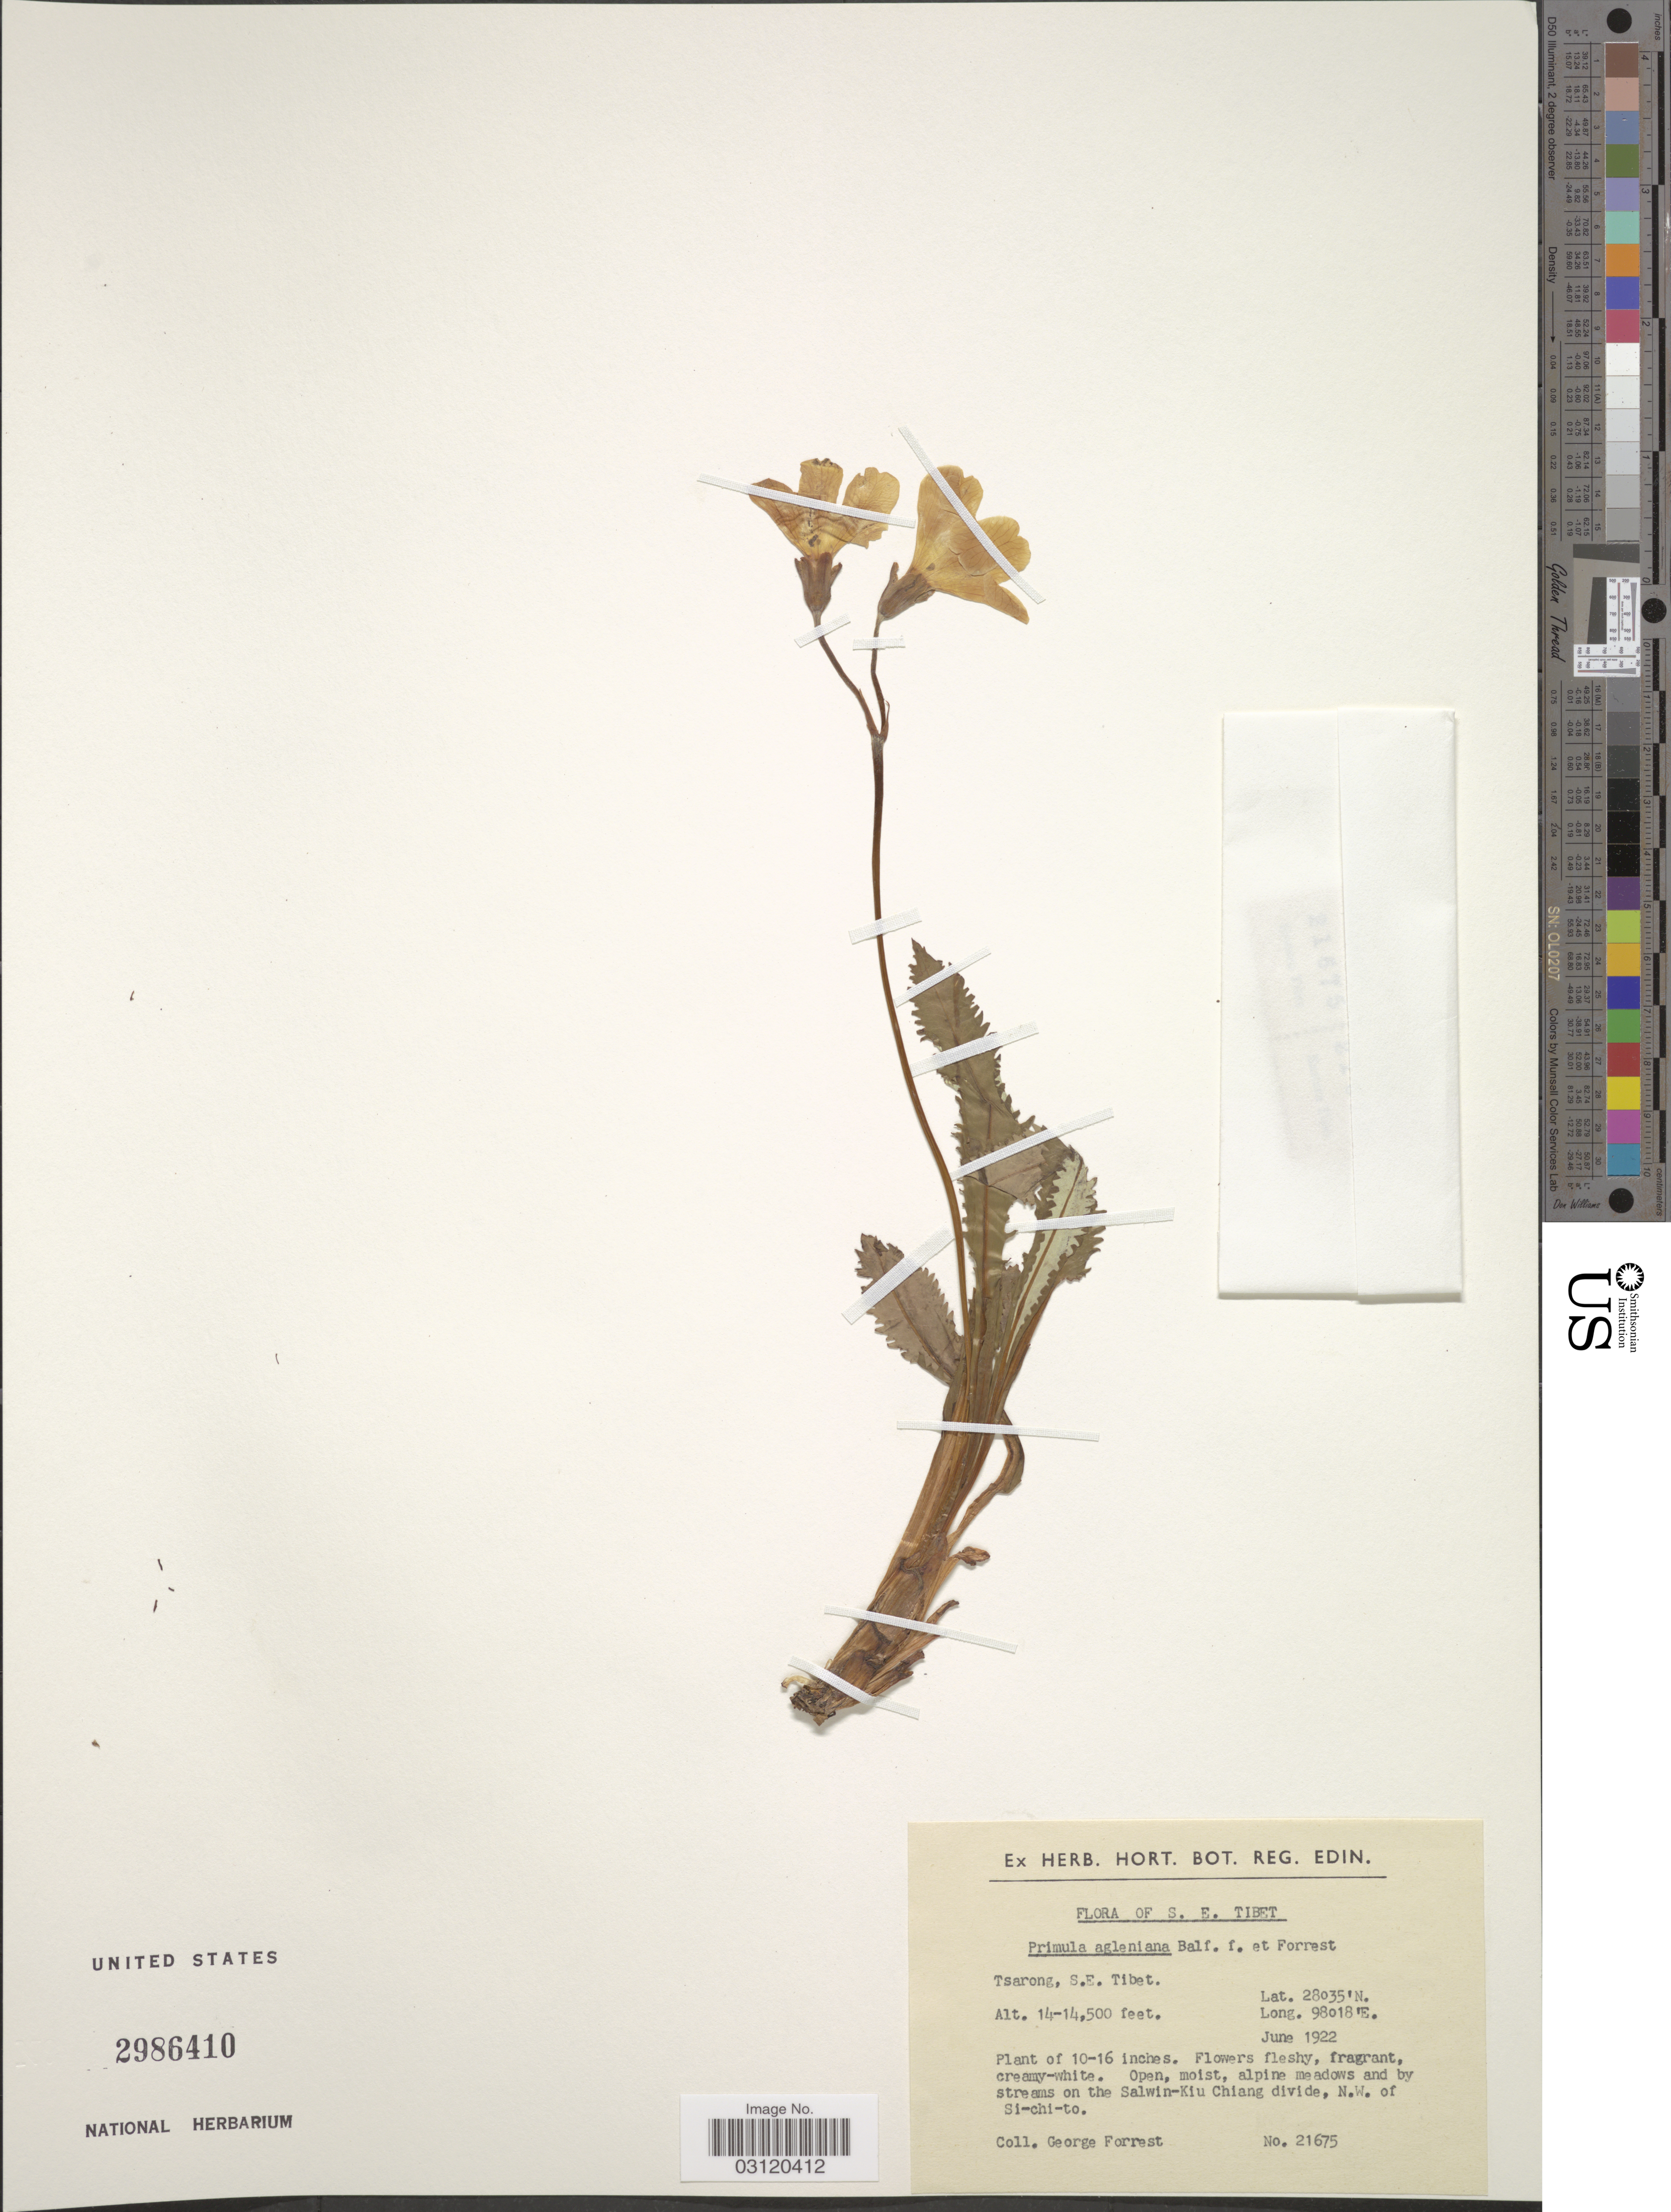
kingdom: Plantae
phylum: Tracheophyta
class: Magnoliopsida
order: Ericales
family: Primulaceae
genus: Primula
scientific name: Primula agleniana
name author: Balf. f. & Forrest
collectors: G. Forrest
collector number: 21675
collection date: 1922-06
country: China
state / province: Xizang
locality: S.E. Tibet. Tsarong. Open, moist, alpine meadows and by streams on the Salwin-Kiu Chiang divide, N.W. of Si-chi-to.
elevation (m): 4267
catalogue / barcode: US 2986410